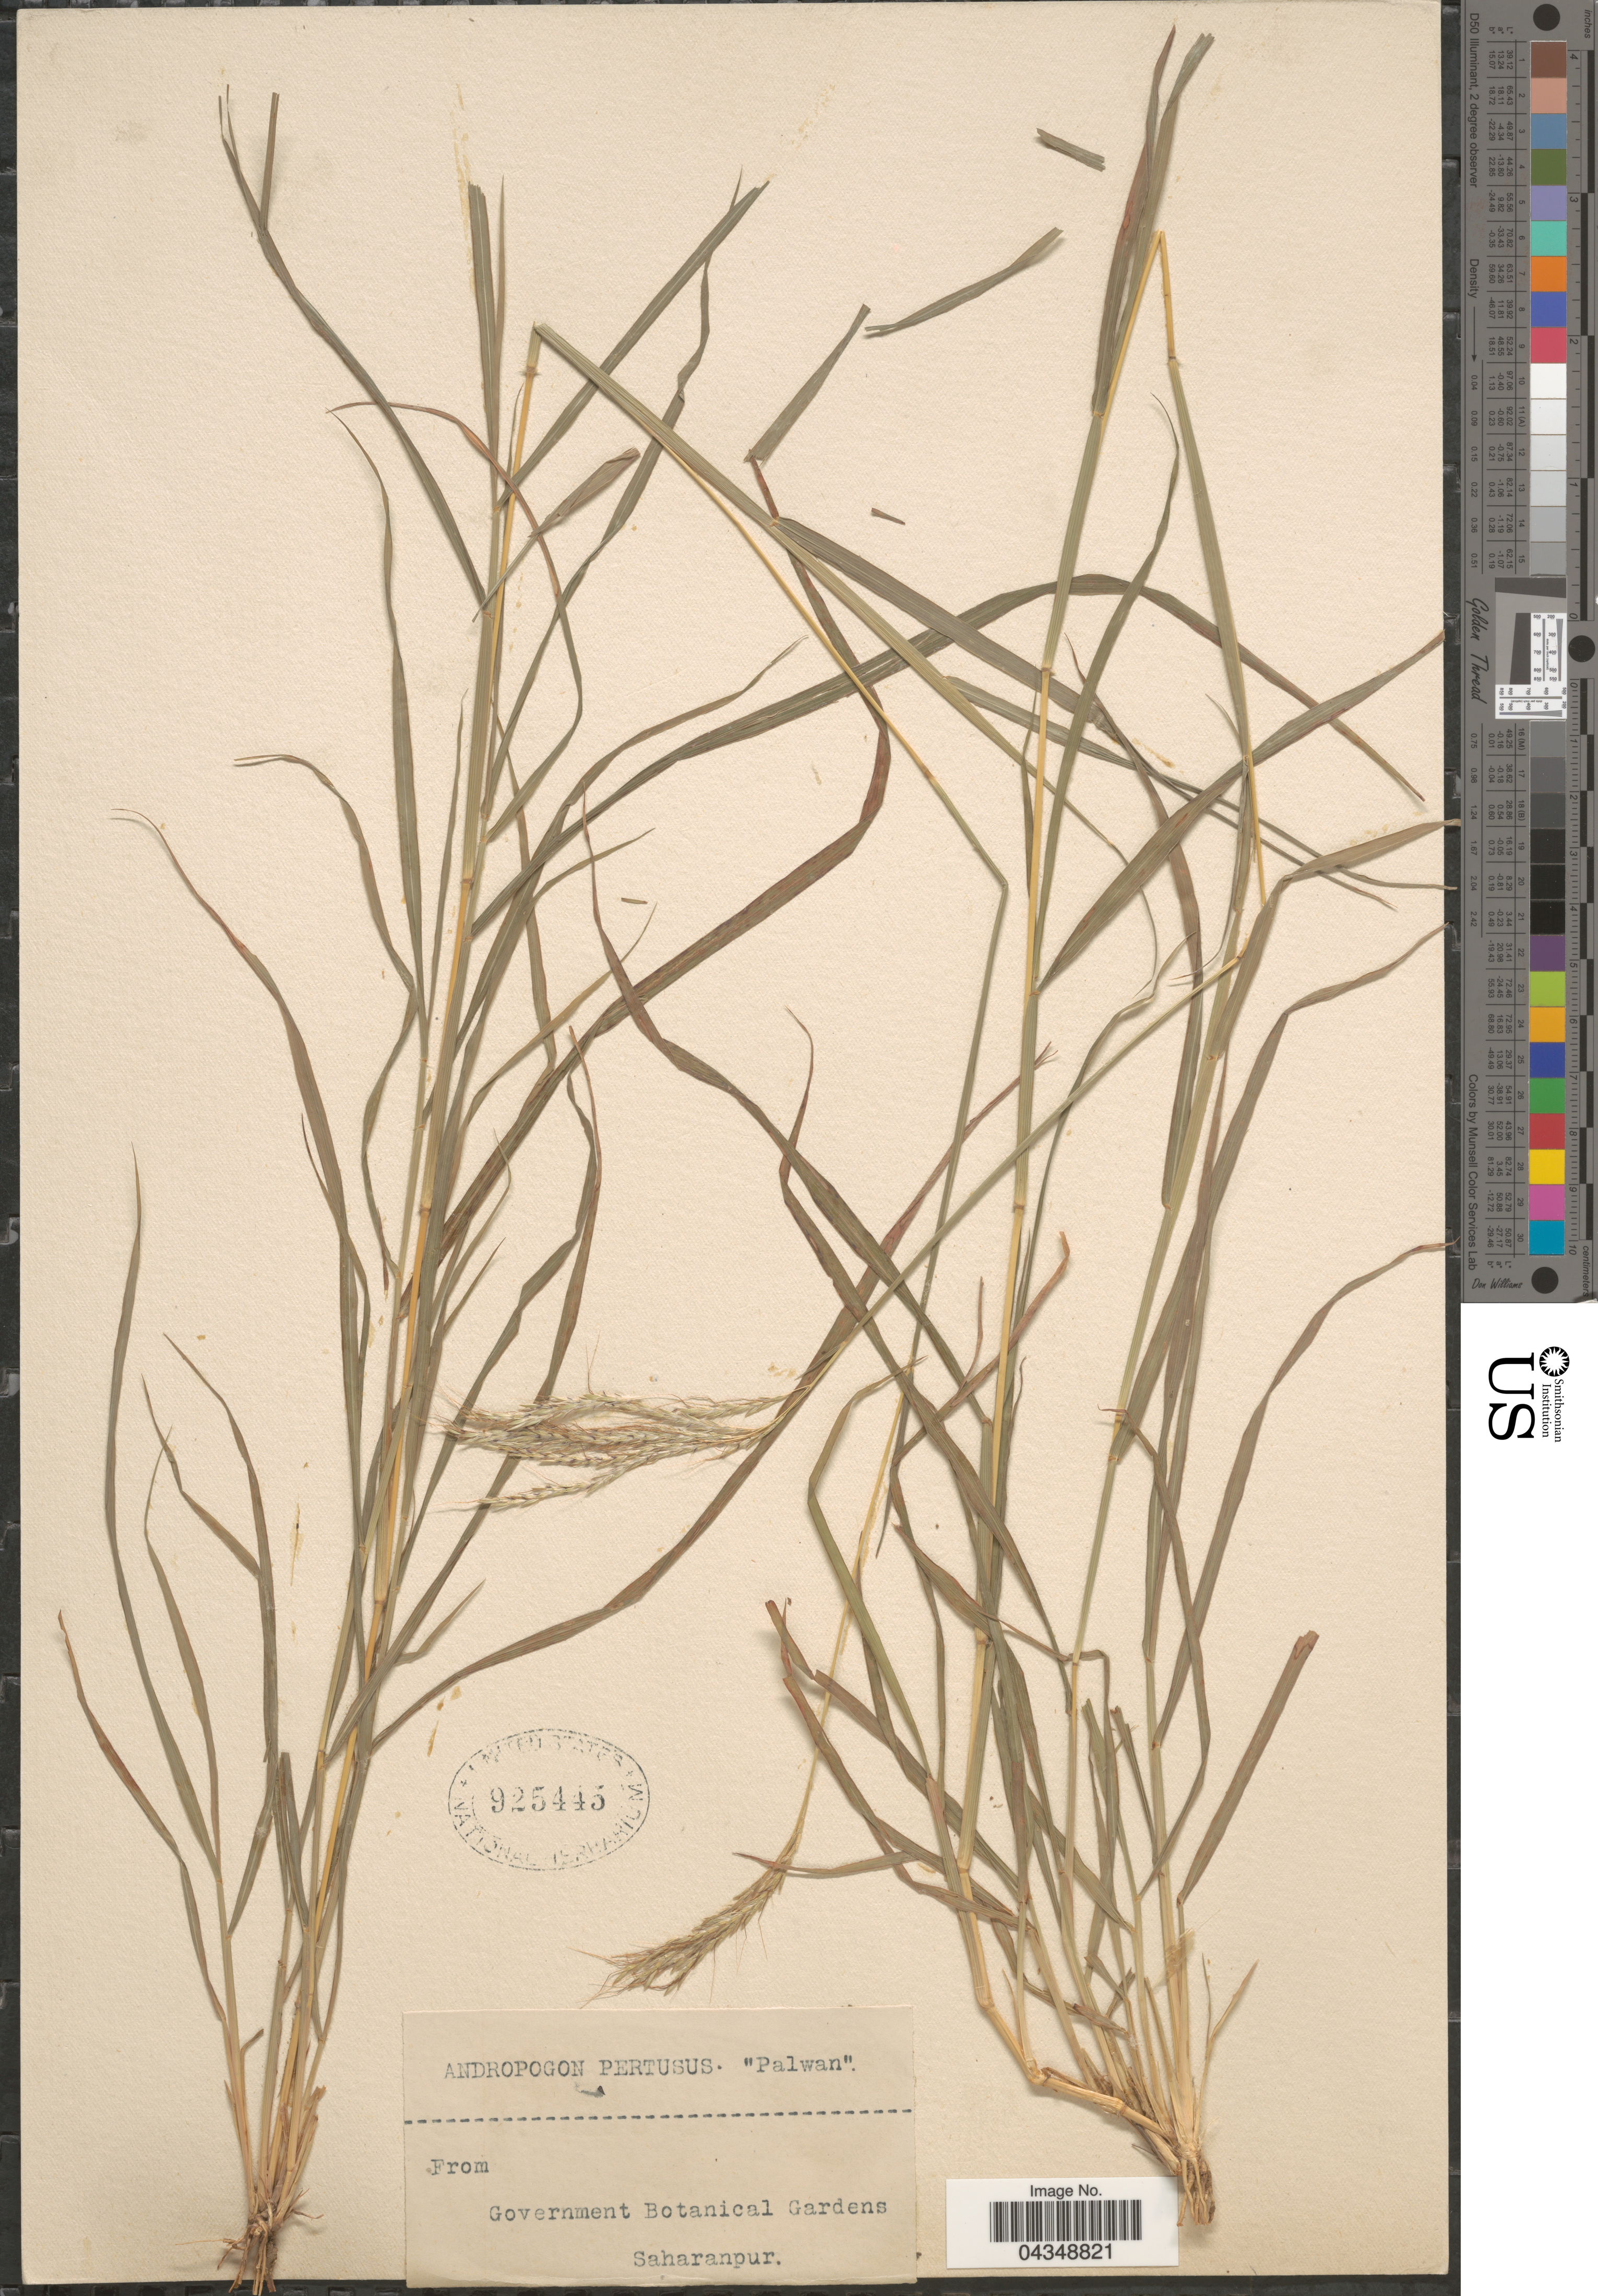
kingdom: Plantae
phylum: Tracheophyta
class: Liliopsida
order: Poales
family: Poaceae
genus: Bothriochloa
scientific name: Bothriochloa pertusa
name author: (L.) A. Camus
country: India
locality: Government Botanical Gardens Saharanpur [unsure placement]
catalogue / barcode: US 925445